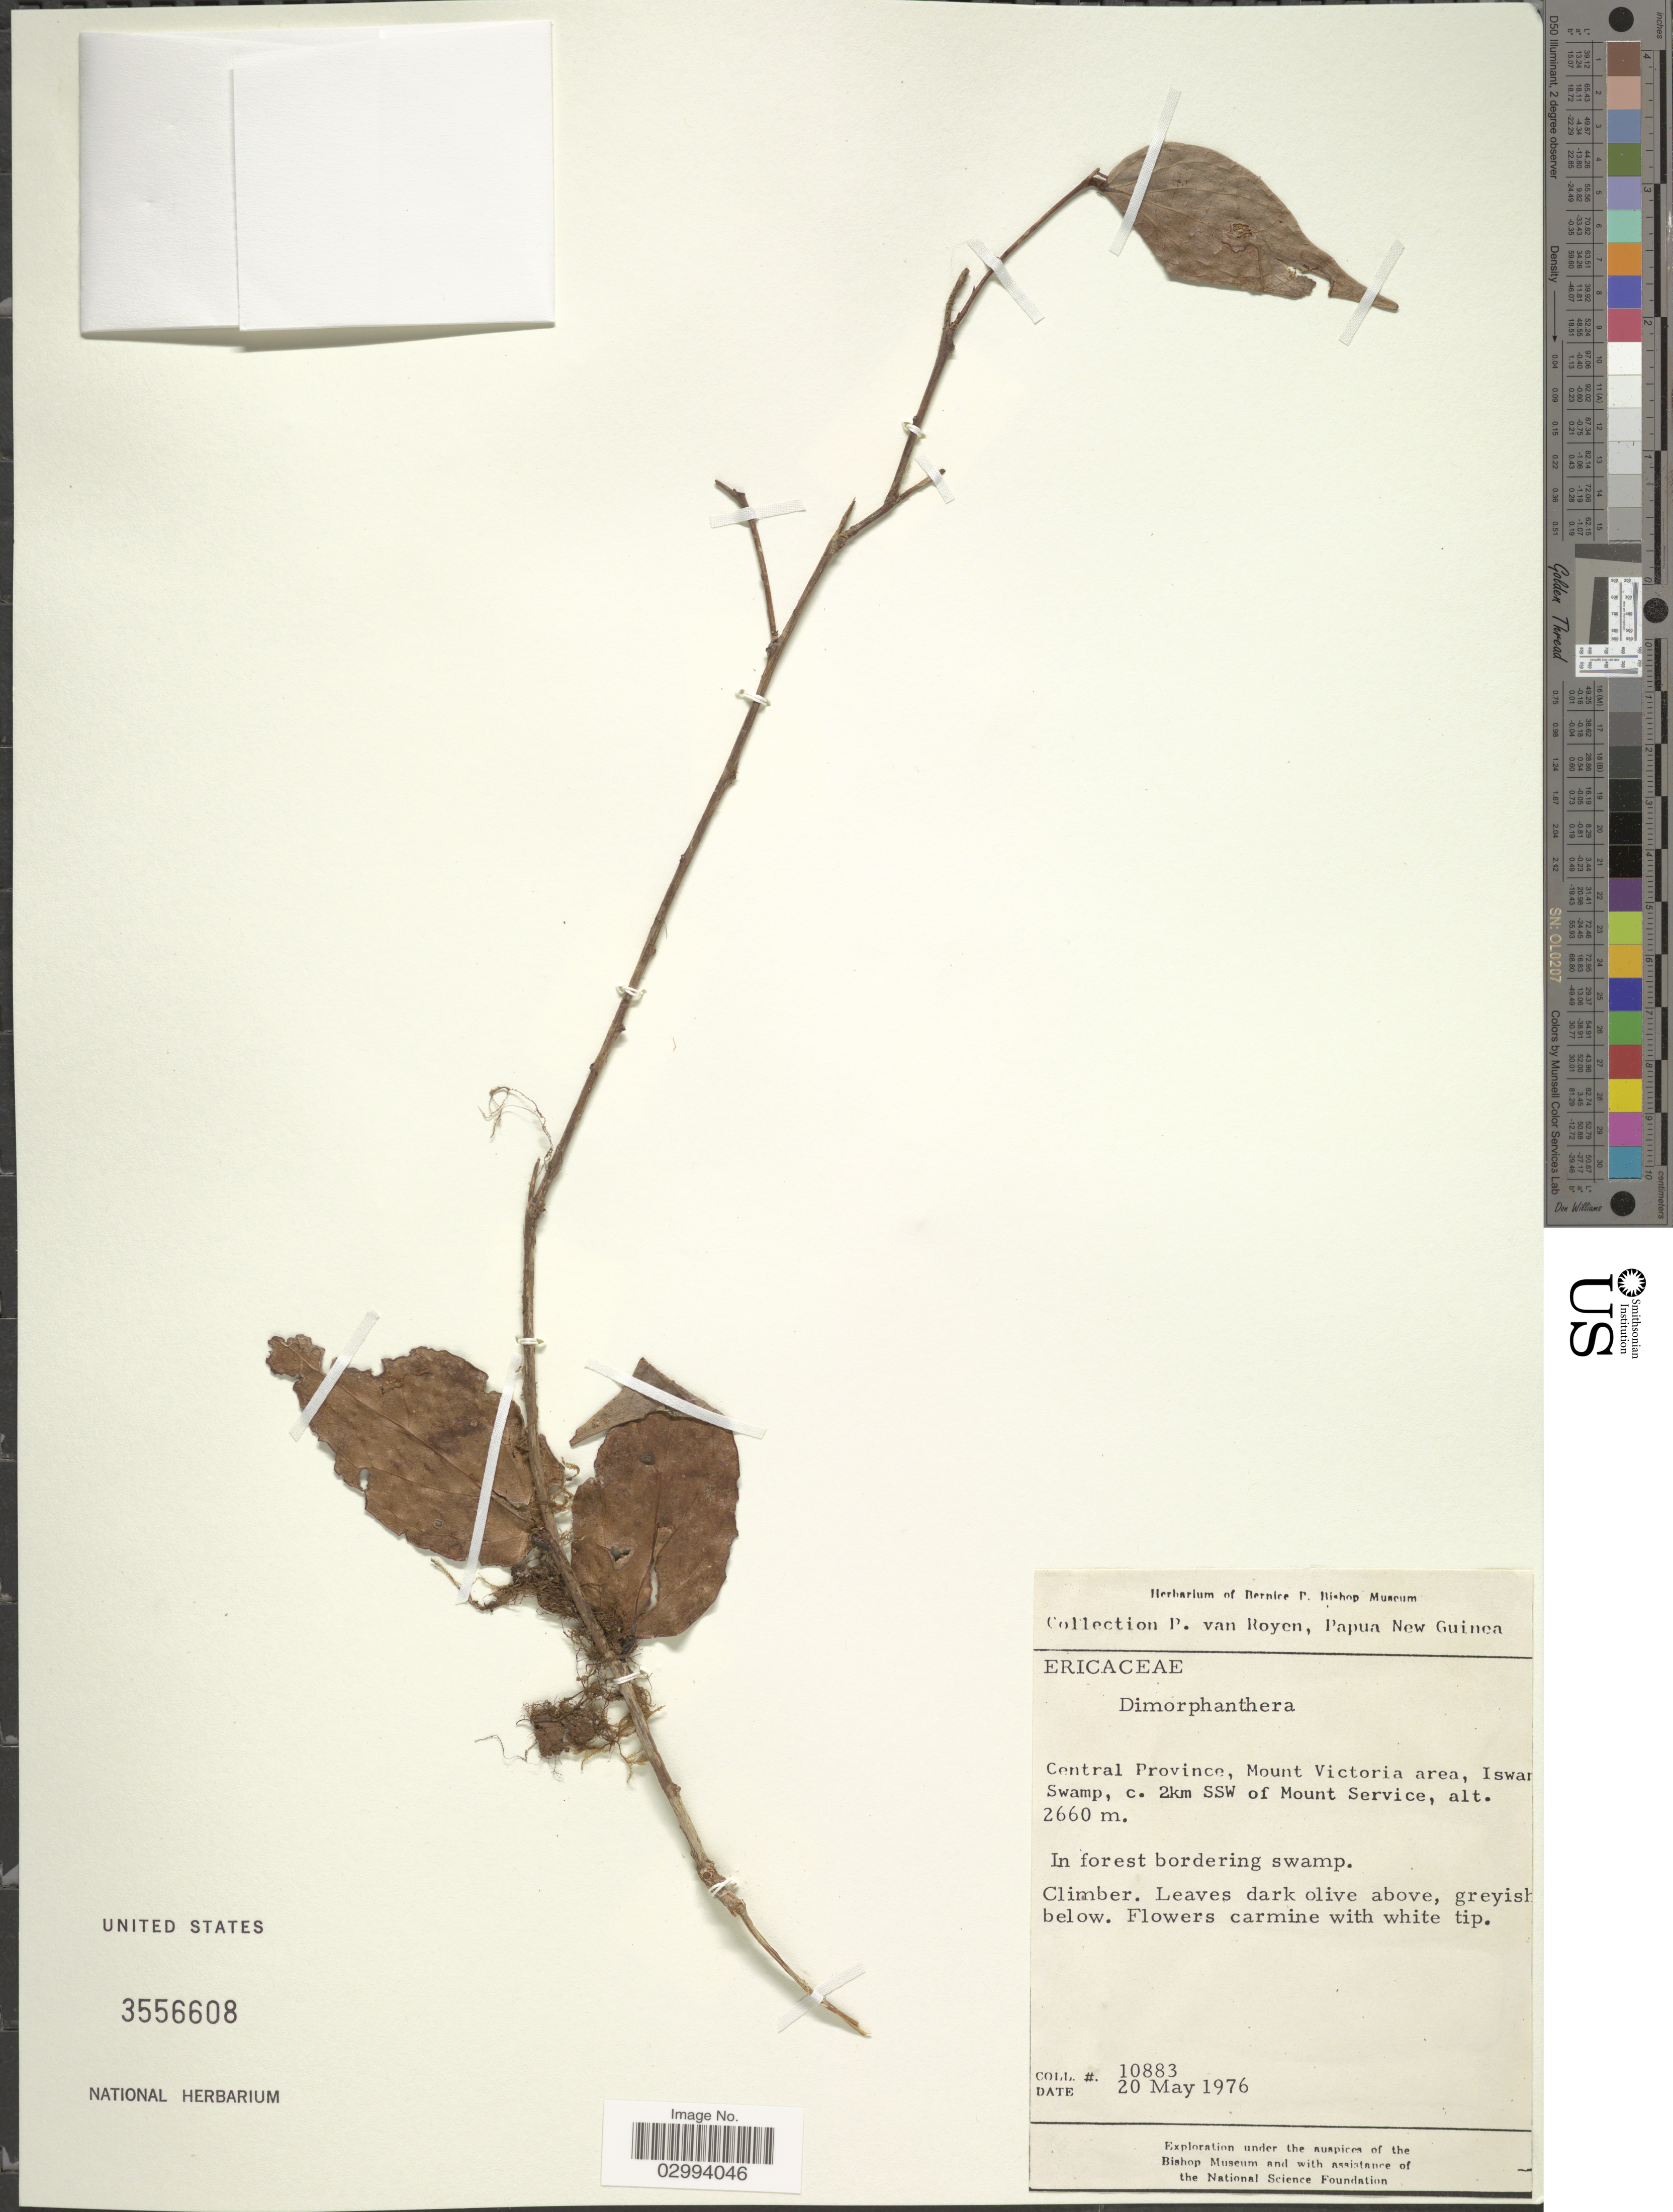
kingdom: Plantae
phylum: Tracheophyta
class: Magnoliopsida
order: Ericales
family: Ericaceae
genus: Dimorphanthera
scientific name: Dimorphanthera sp.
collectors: P. van Royen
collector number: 10883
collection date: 1976-05-20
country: Papua New Guinea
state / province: Central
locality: Mount Victoria area, Iswa Swamp, c. 2km SSW of Mount Service.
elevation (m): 2660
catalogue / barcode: US 3556608